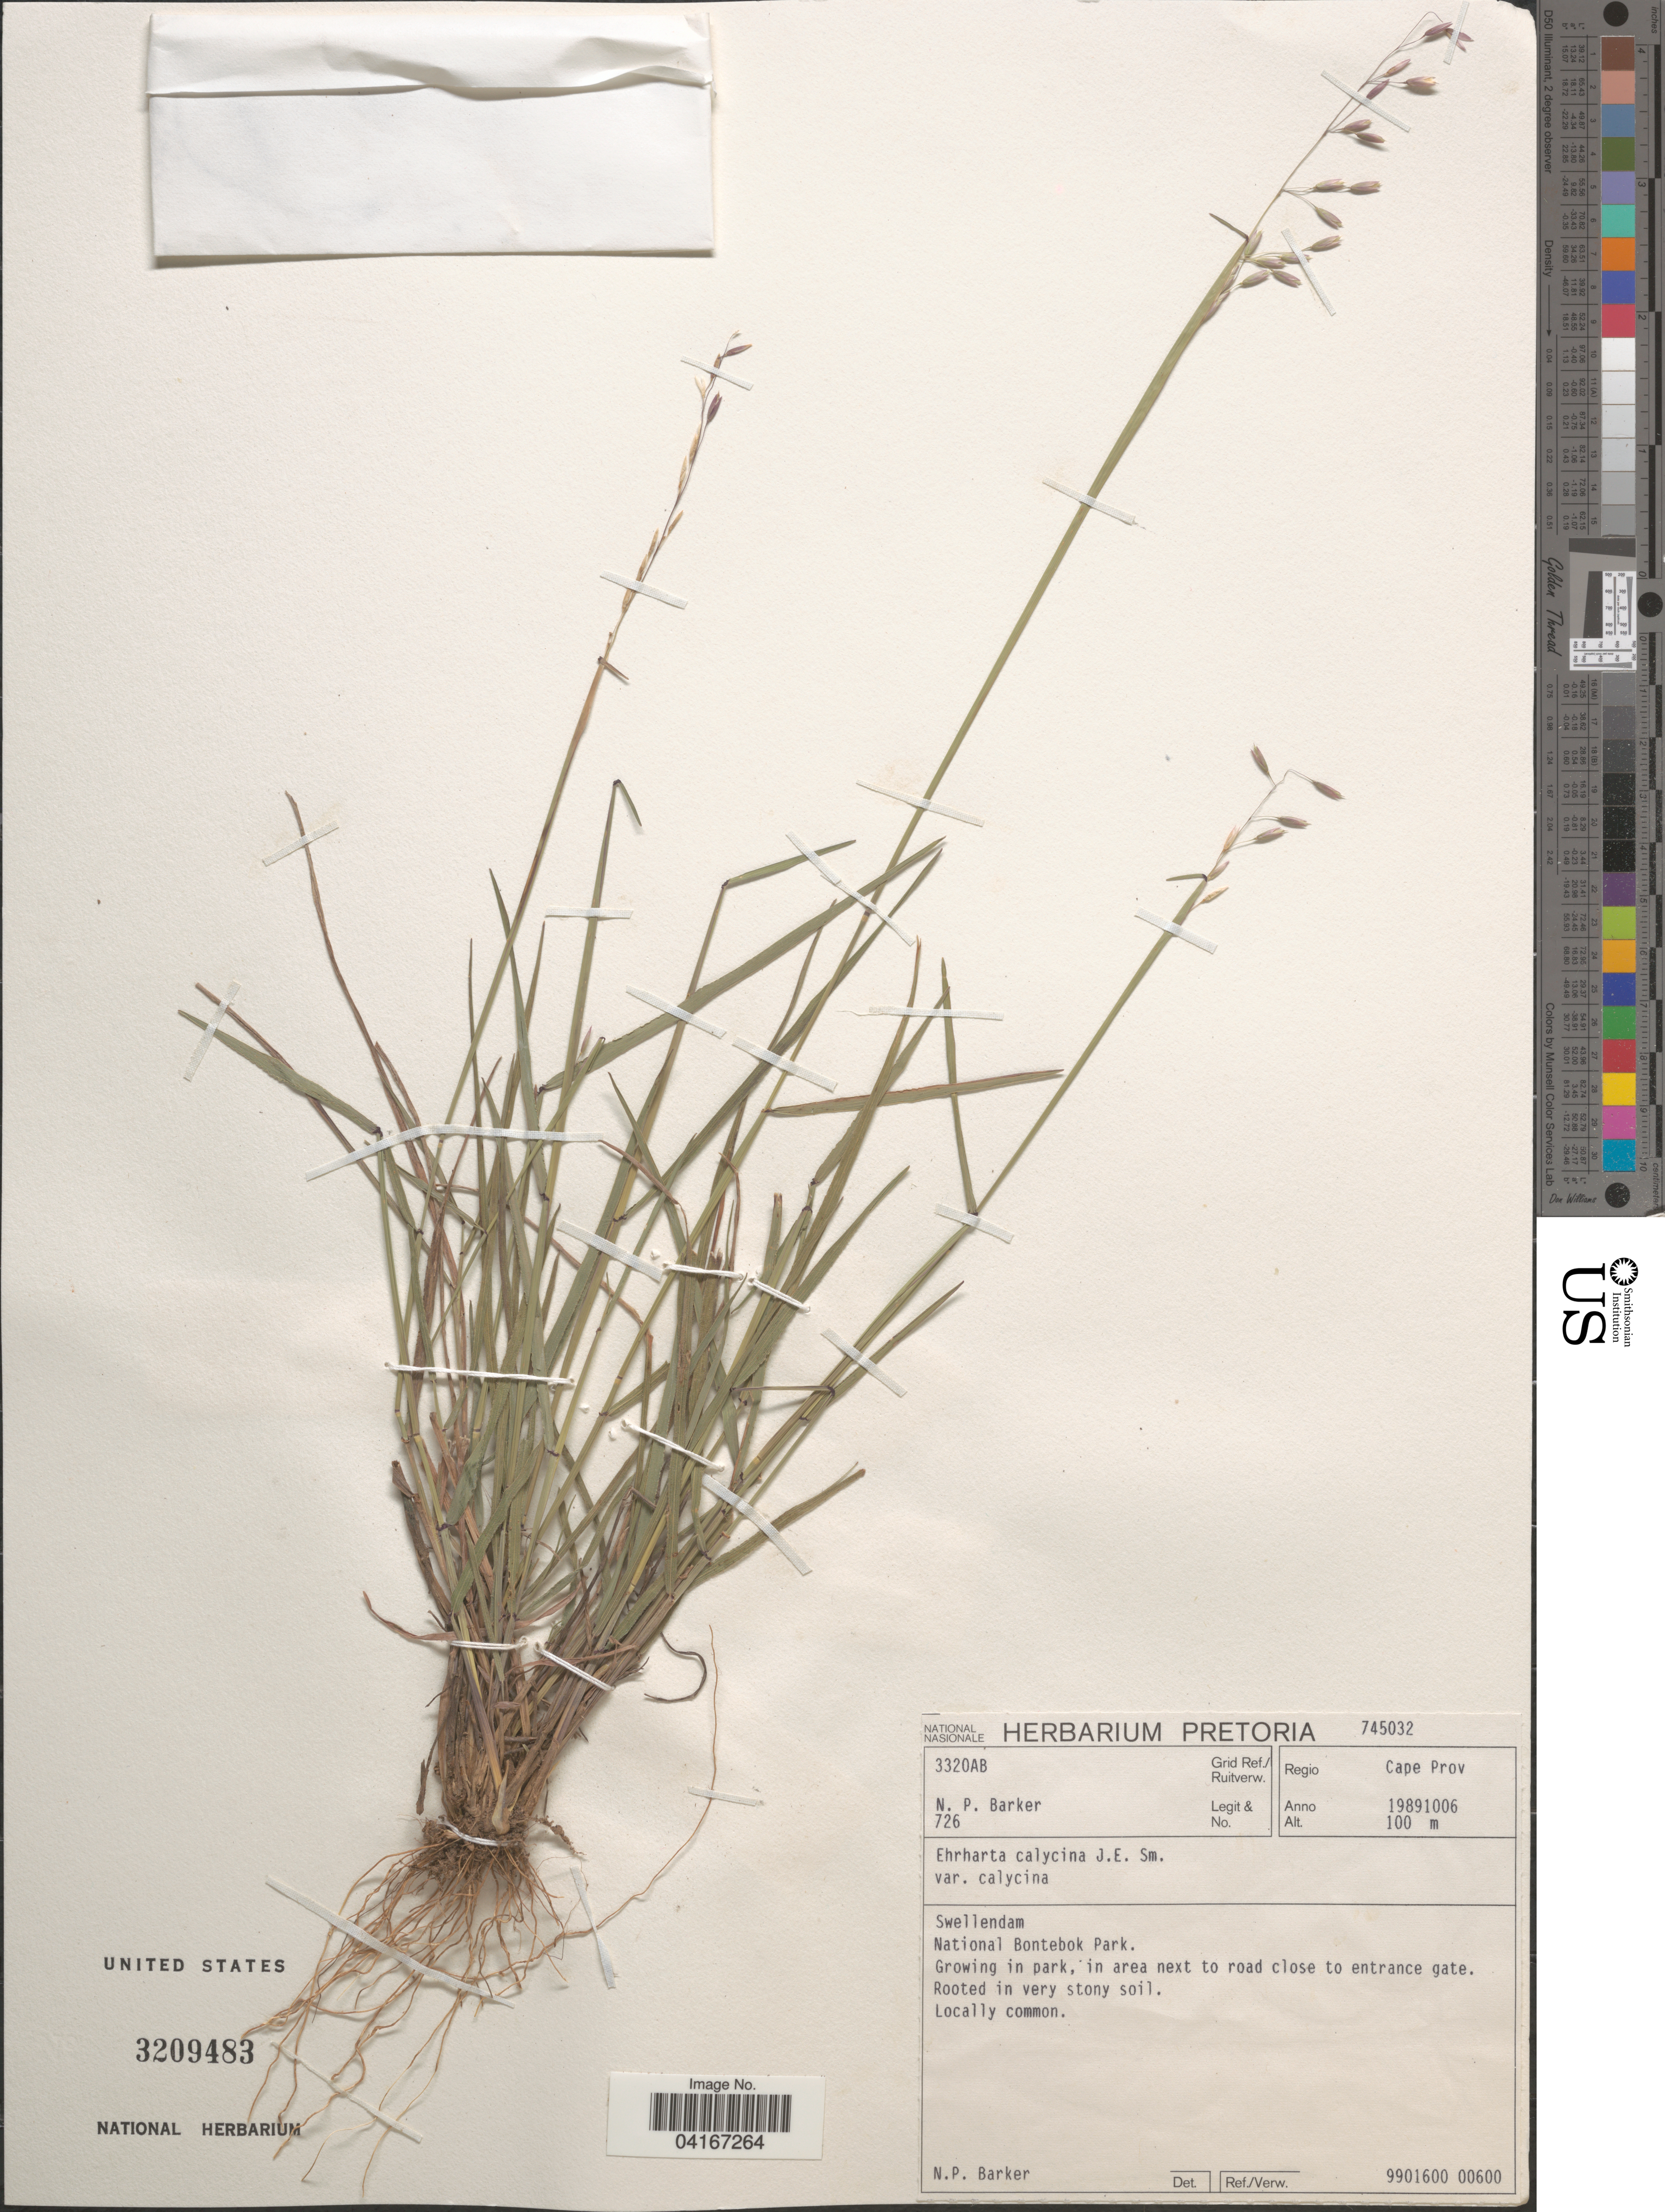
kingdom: Plantae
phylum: Tracheophyta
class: Liliopsida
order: Poales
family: Poaceae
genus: Ehrharta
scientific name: Ehrharta calycina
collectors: N. P. Barker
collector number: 726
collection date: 1989-10-06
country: South Africa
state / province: Western Cape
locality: Regio Cape Prov. Grid Ref./Ruitverw. 3320AB. Swellendam. National Bontebok Park.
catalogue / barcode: US 3209483